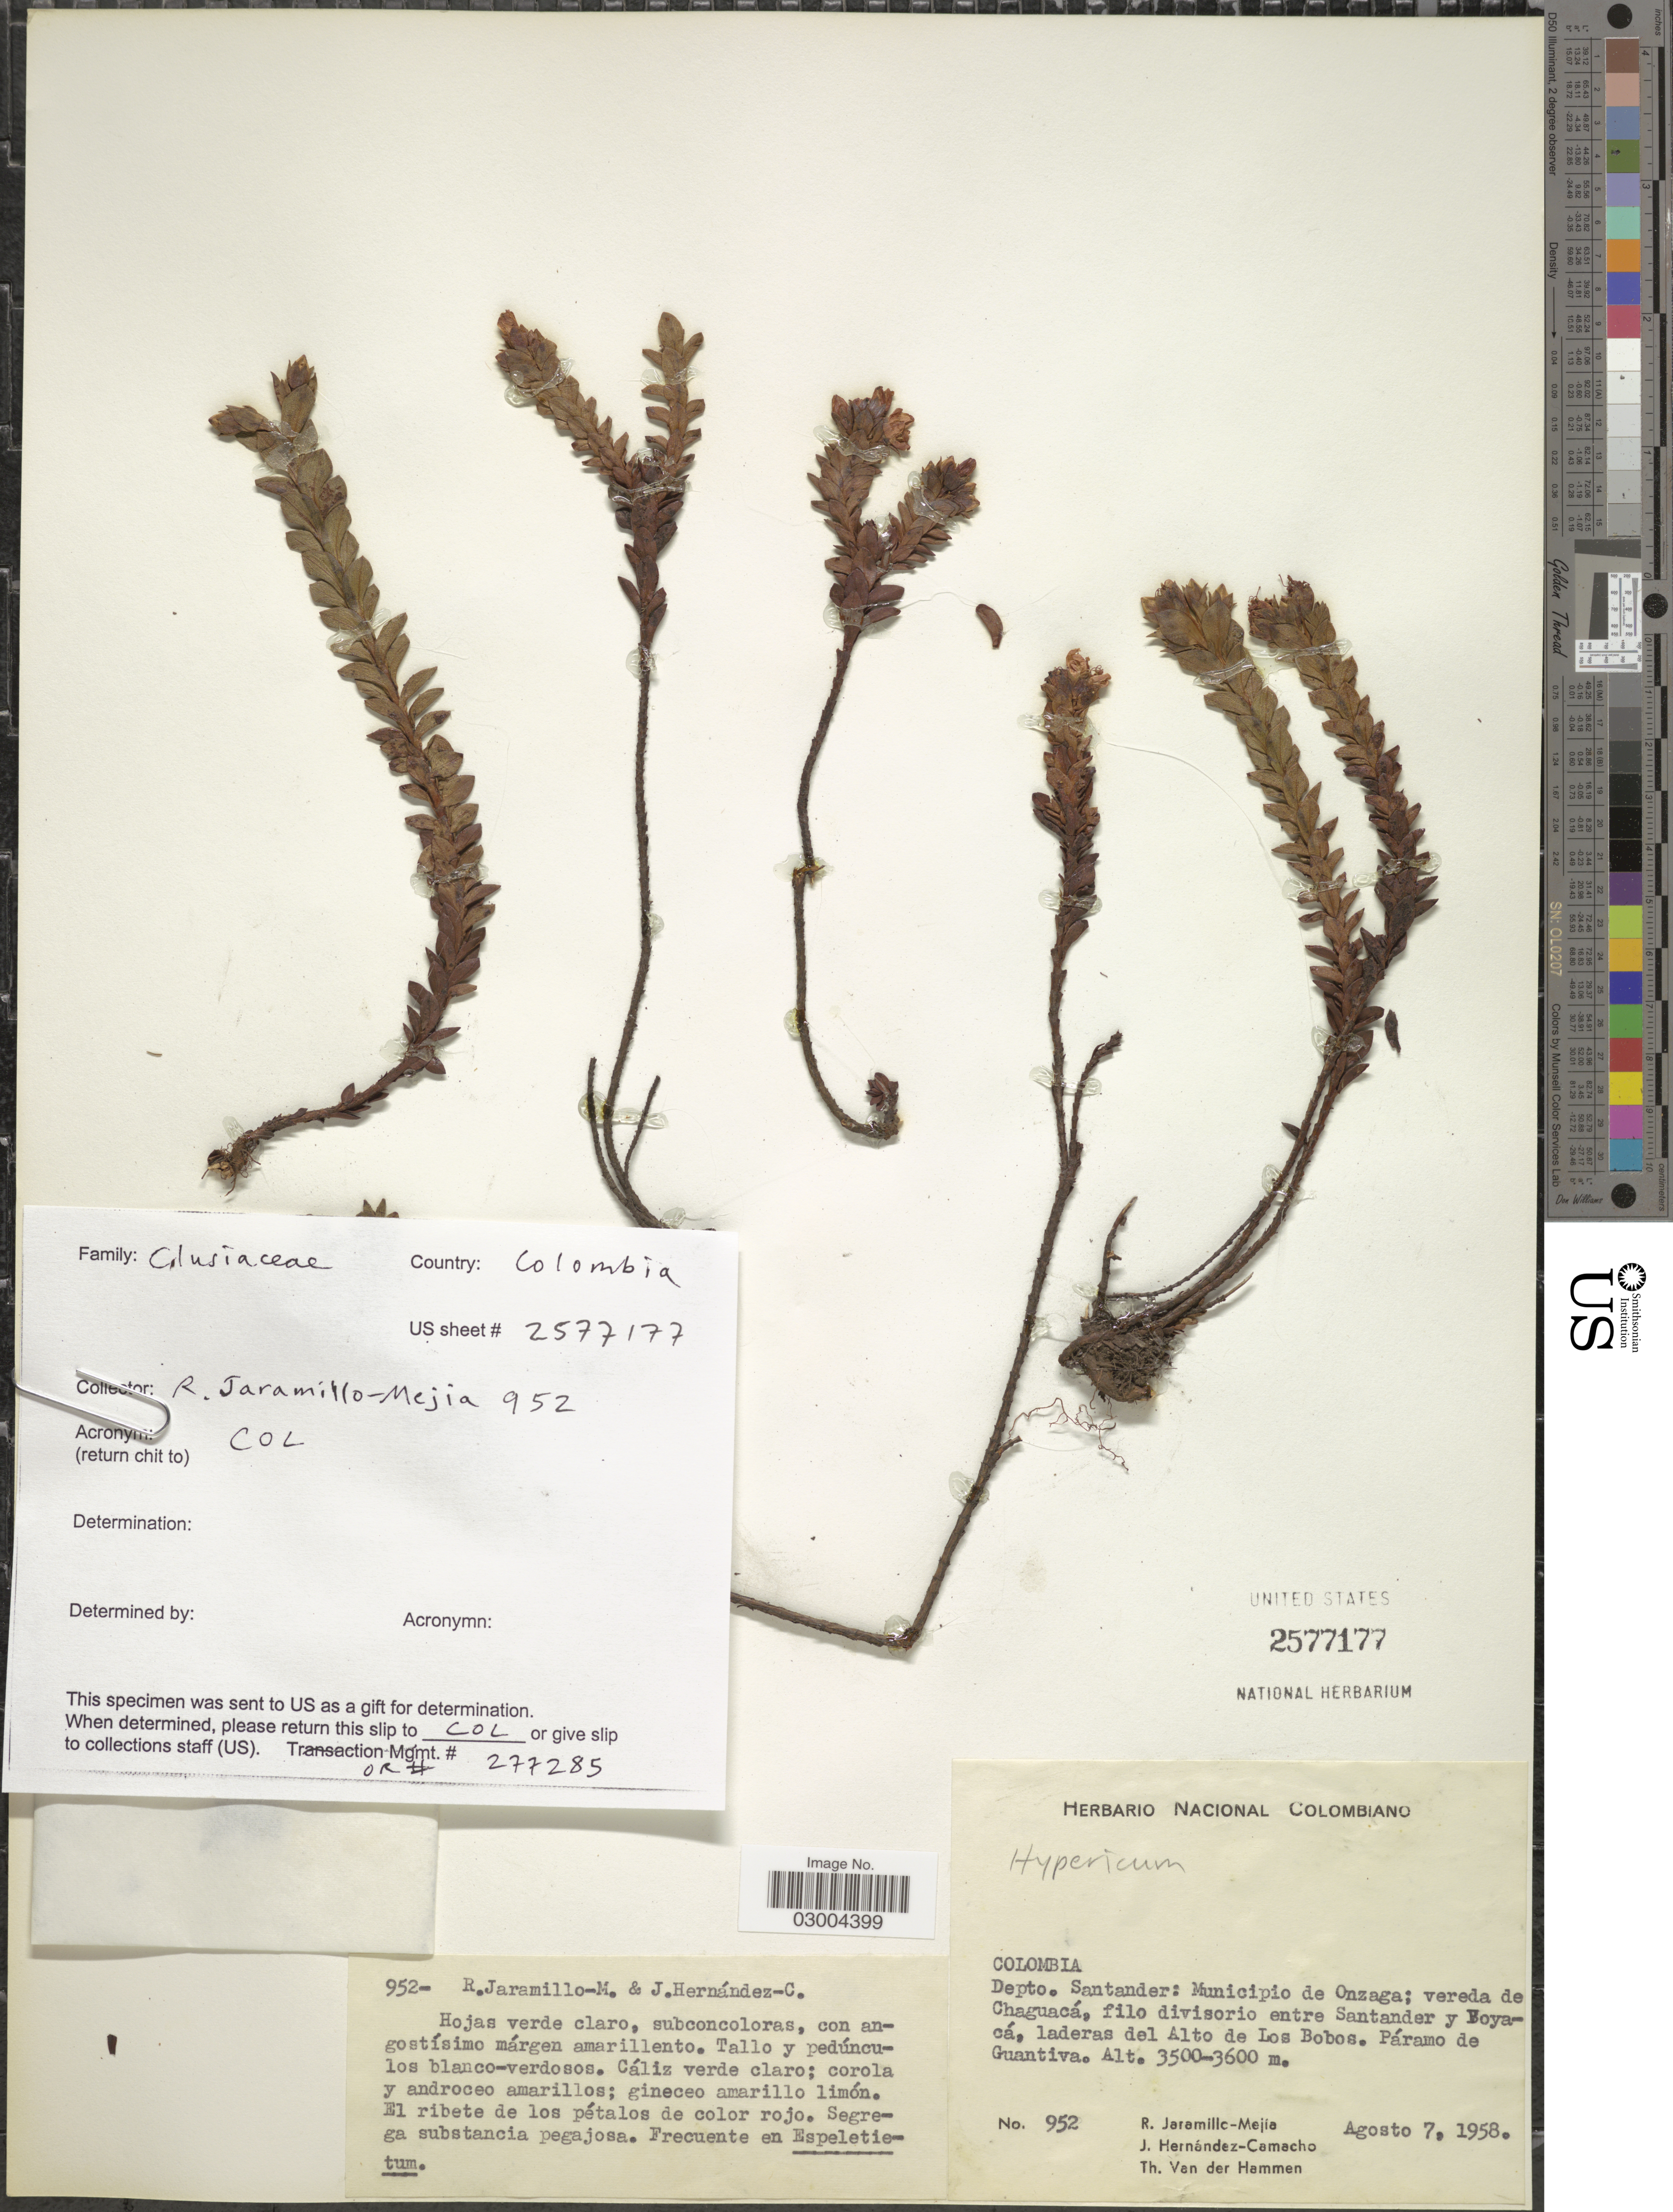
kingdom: Plantae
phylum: Tracheophyta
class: Magnoliopsida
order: Malpighiales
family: Hypericaceae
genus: Hypericum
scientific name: Hypericum sp.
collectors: R. Jaramillo M., J. Hernández-Camacho & T. Van der Hammen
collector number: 952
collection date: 1958-08-07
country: Colombia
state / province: Santander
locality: Depto. Santander: Municipio de Onzaga; vereda de Chaguacá, filo divisorio entre Santander y Boyacá, laderas del Alto de Los Bobos. Páramo de Guantiva.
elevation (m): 3500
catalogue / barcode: US 2577177